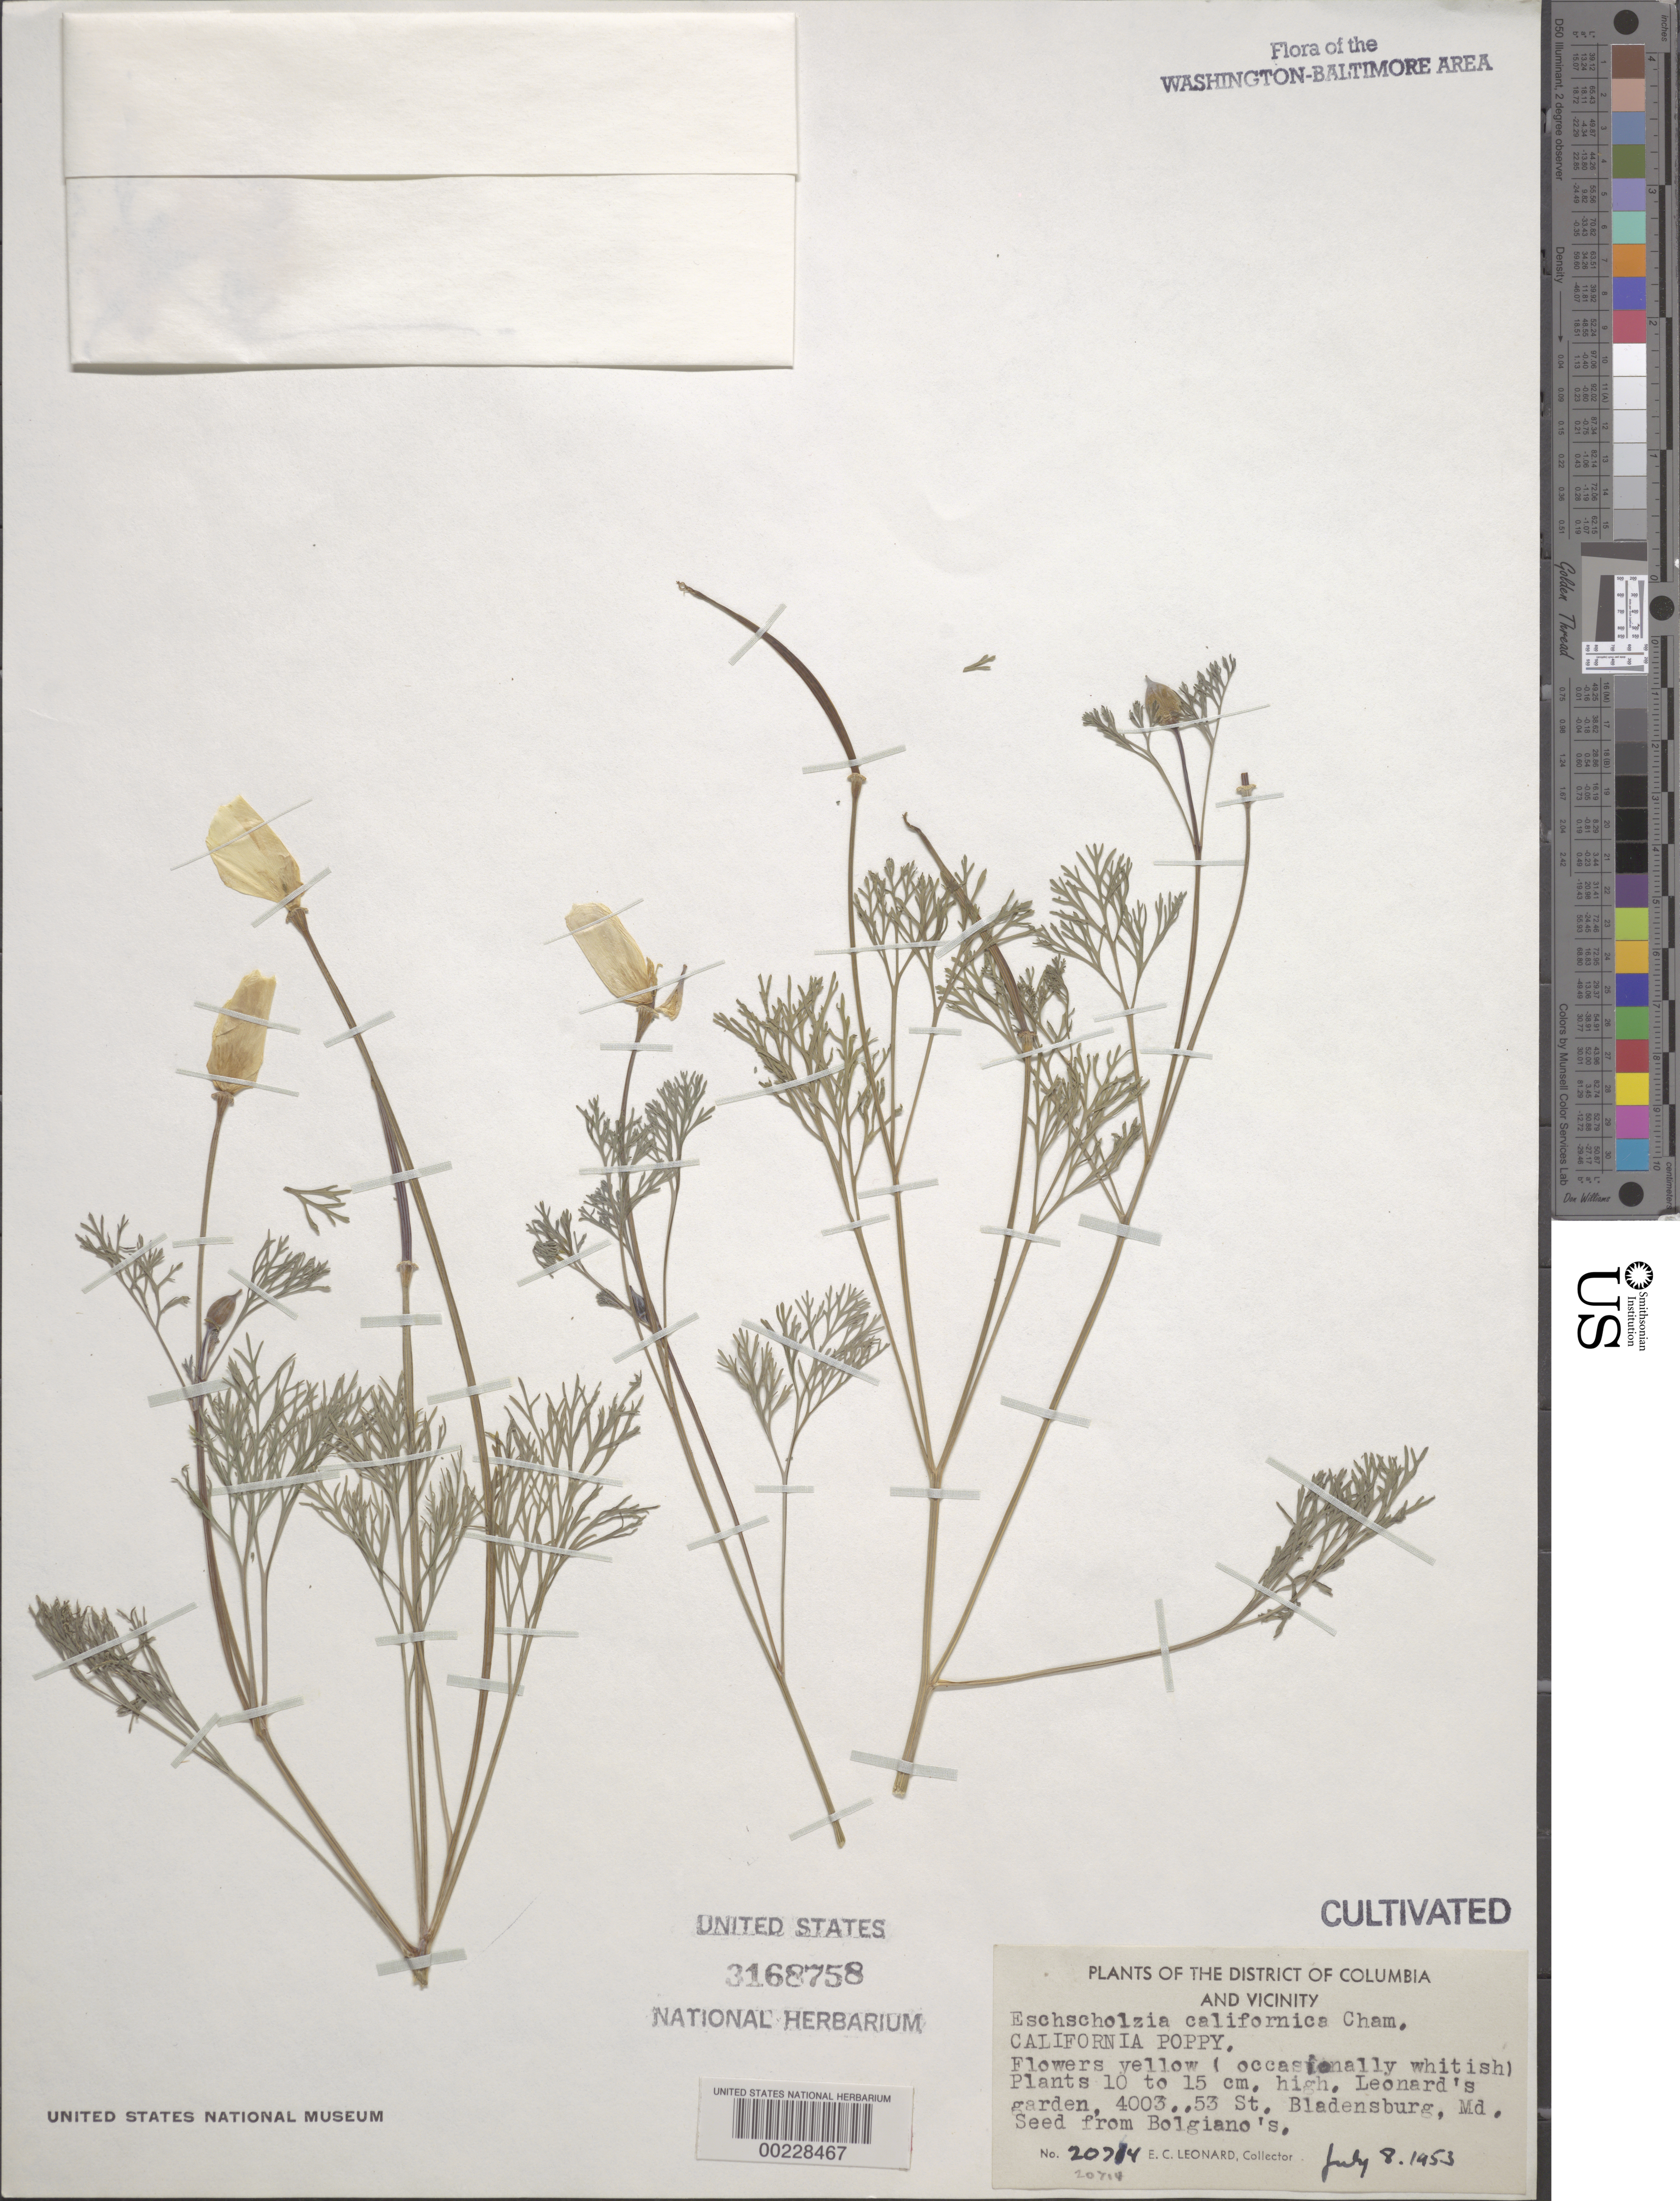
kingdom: Plantae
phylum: Tracheophyta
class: Magnoliopsida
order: Ranunculales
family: Papaveraceae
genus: Eschscholzia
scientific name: Eschscholzia californica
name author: Cham.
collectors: E. C. Leonard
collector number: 20714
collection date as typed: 08 Jul 1953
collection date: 1953-07-08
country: United States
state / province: Maryland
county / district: Prince George's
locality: Bladensburg, 4003 53rd St, Leonard's Garden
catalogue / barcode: US 3168758